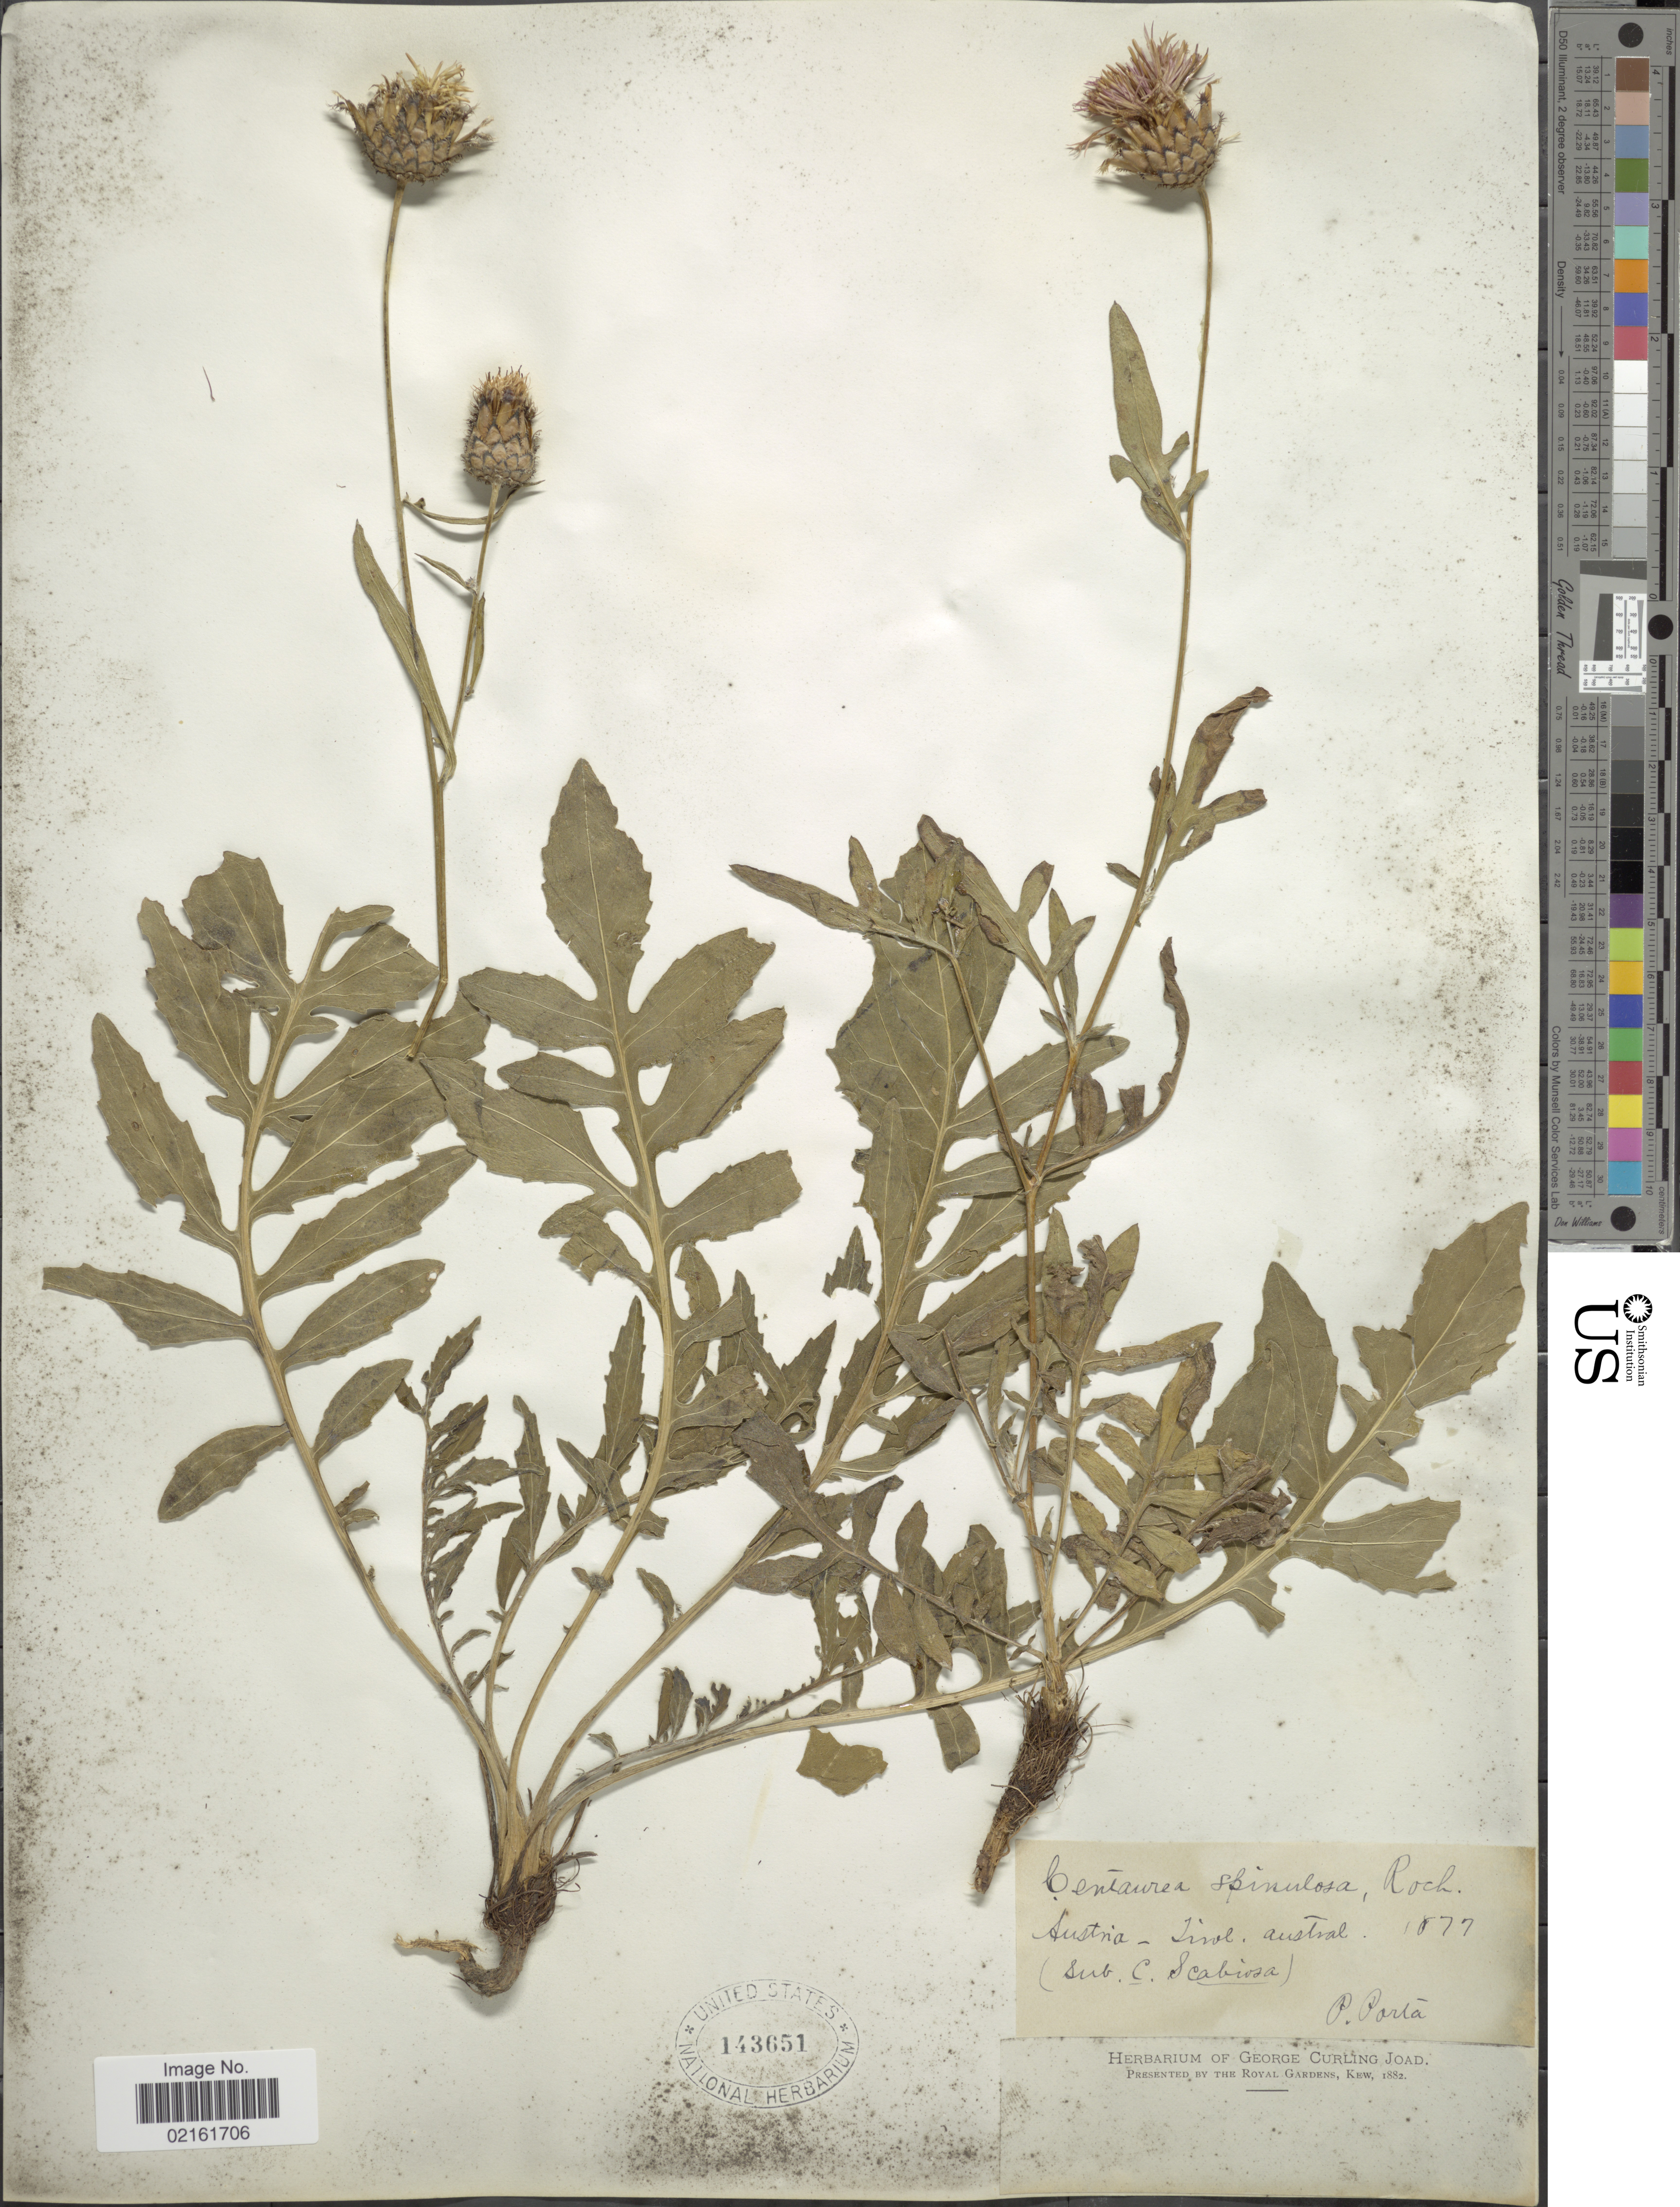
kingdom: Plantae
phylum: Tracheophyta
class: Magnoliopsida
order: Asterales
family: Asteraceae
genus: Centaurea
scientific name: Centaurea scabiosa subsp. cephalariifolia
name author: (Willk.) Greuter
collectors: P. Porta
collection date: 1877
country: Austria / Italy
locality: Tirol. austral.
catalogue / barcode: US 143651